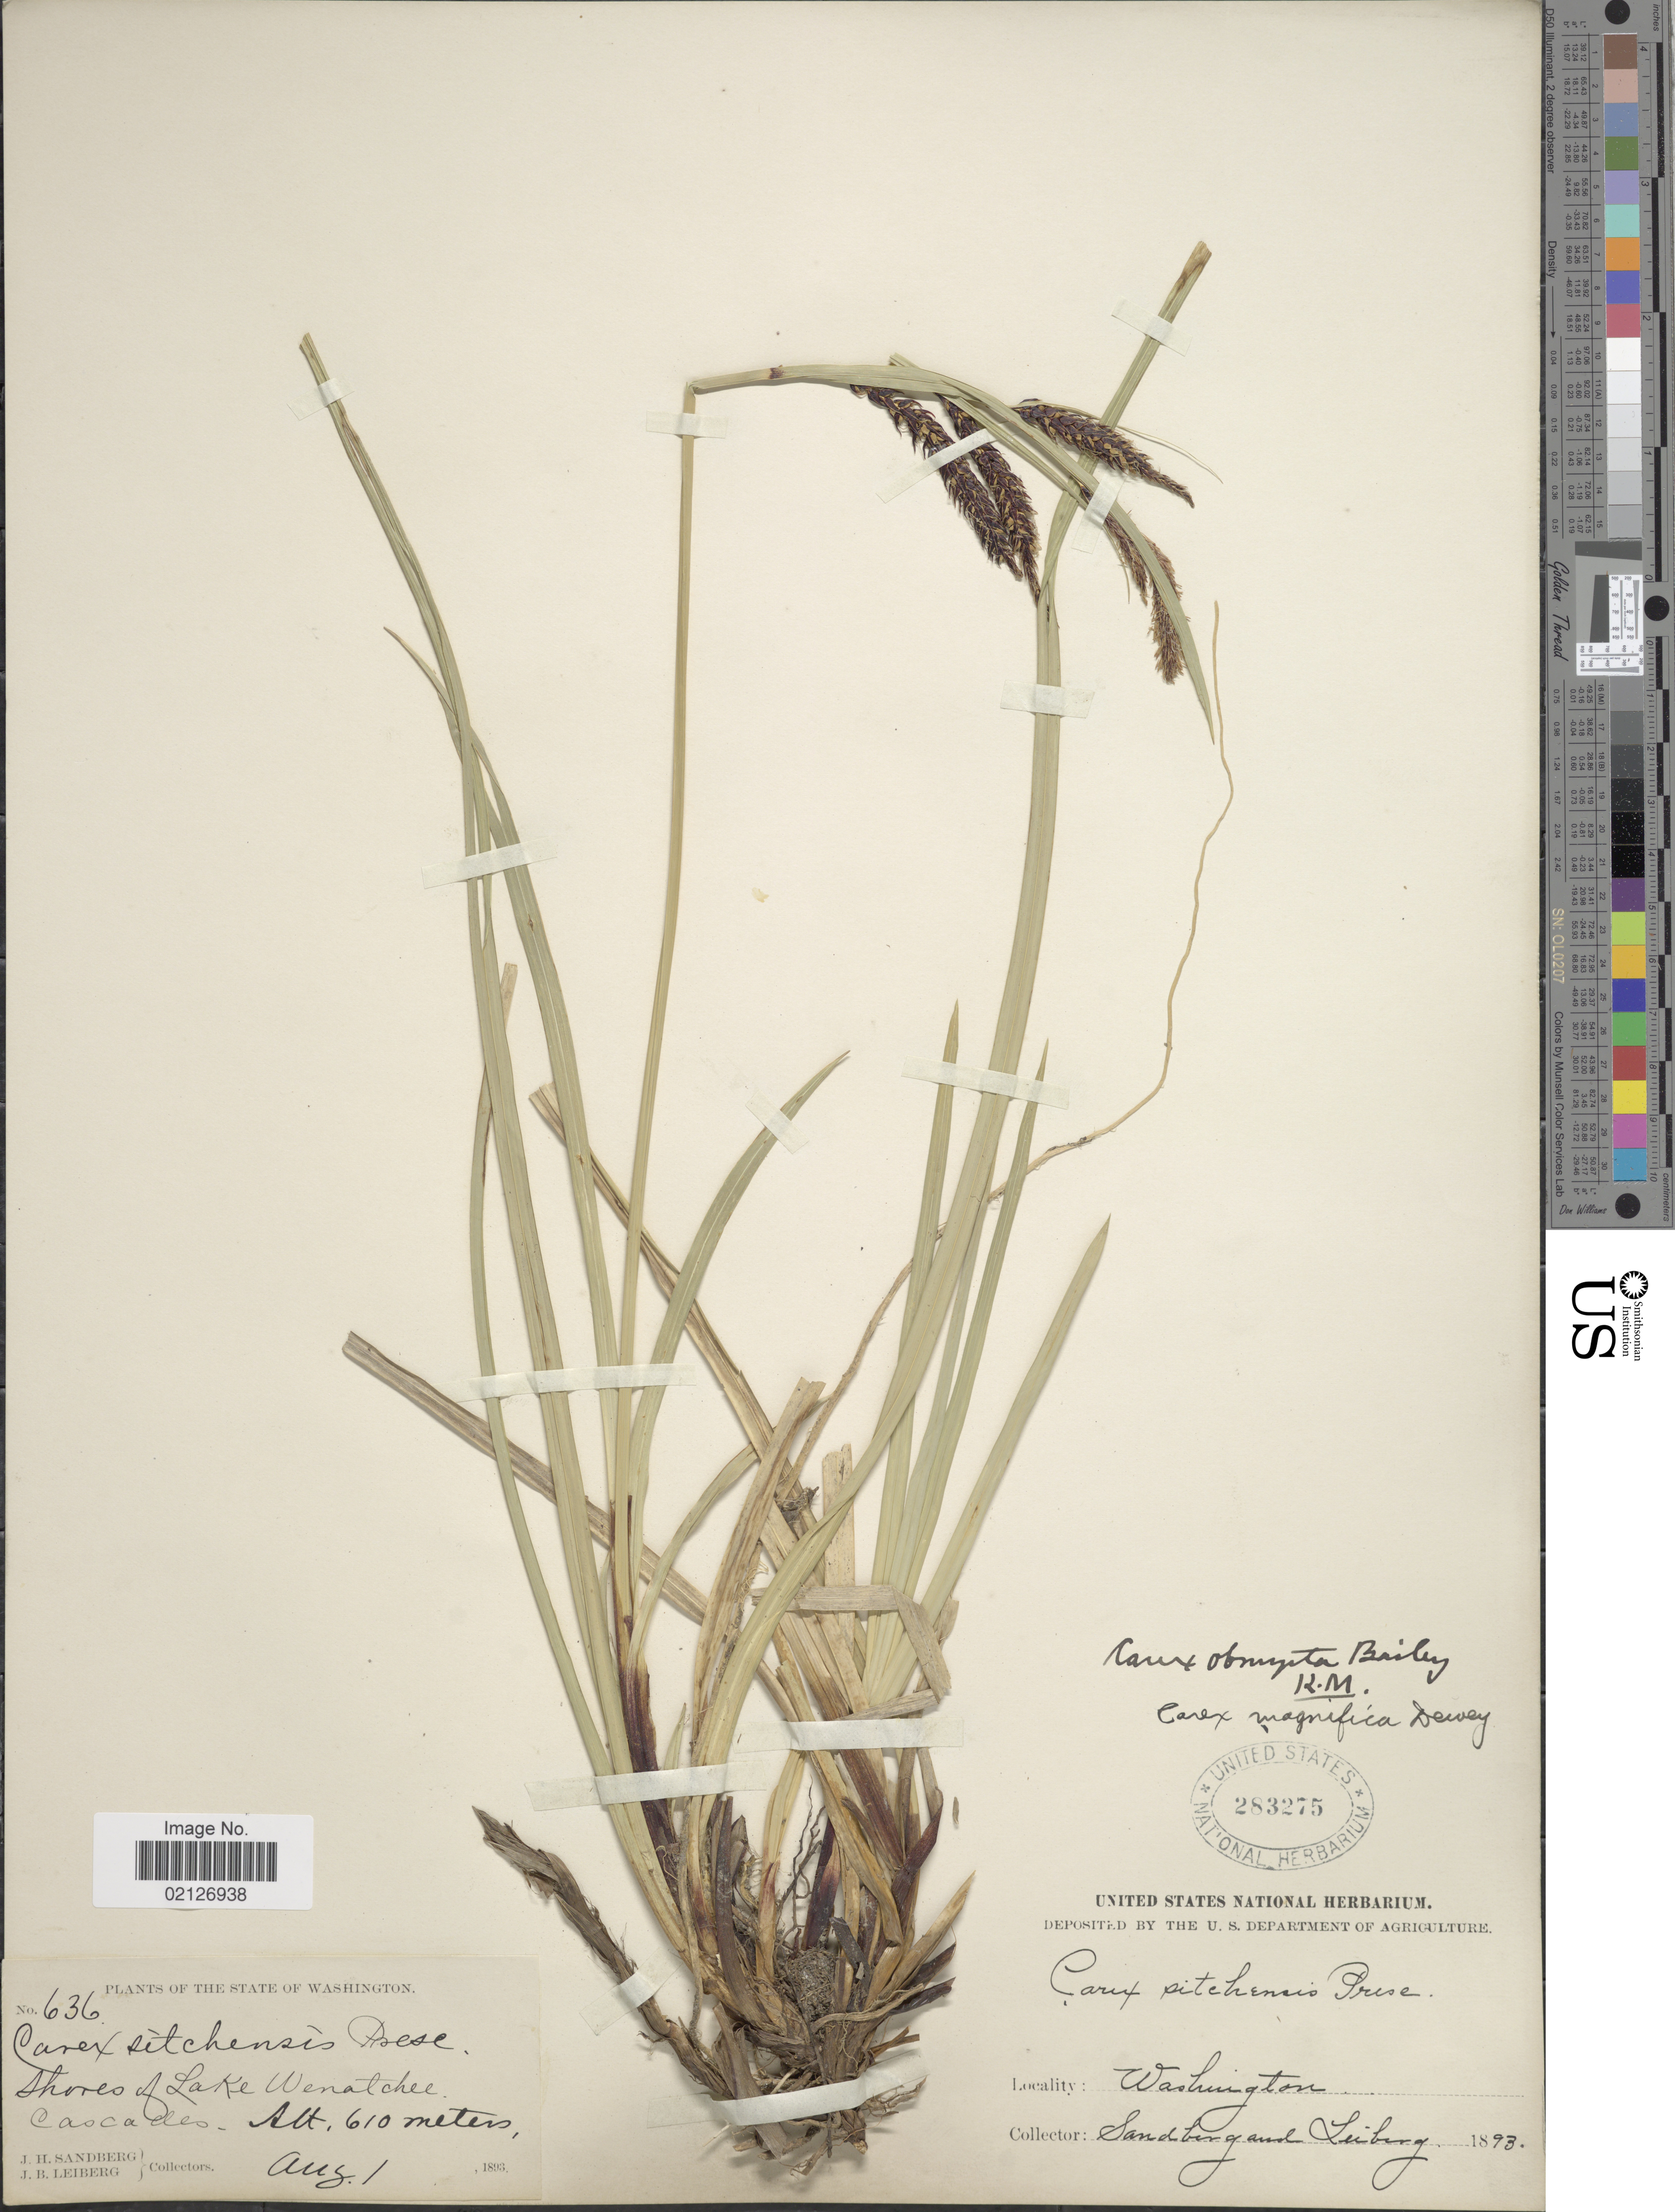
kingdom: Plantae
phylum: Tracheophyta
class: Liliopsida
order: Poales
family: Cyperaceae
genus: Carex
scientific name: Carex obnupta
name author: L.H. Bailey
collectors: J. H. Sandberg & J. B. Leiberg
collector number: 636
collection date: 1893-08-01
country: United States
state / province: Washington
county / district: Chelan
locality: Shores of Lake Wenatchee, Cascades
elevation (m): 610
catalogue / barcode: US 283275